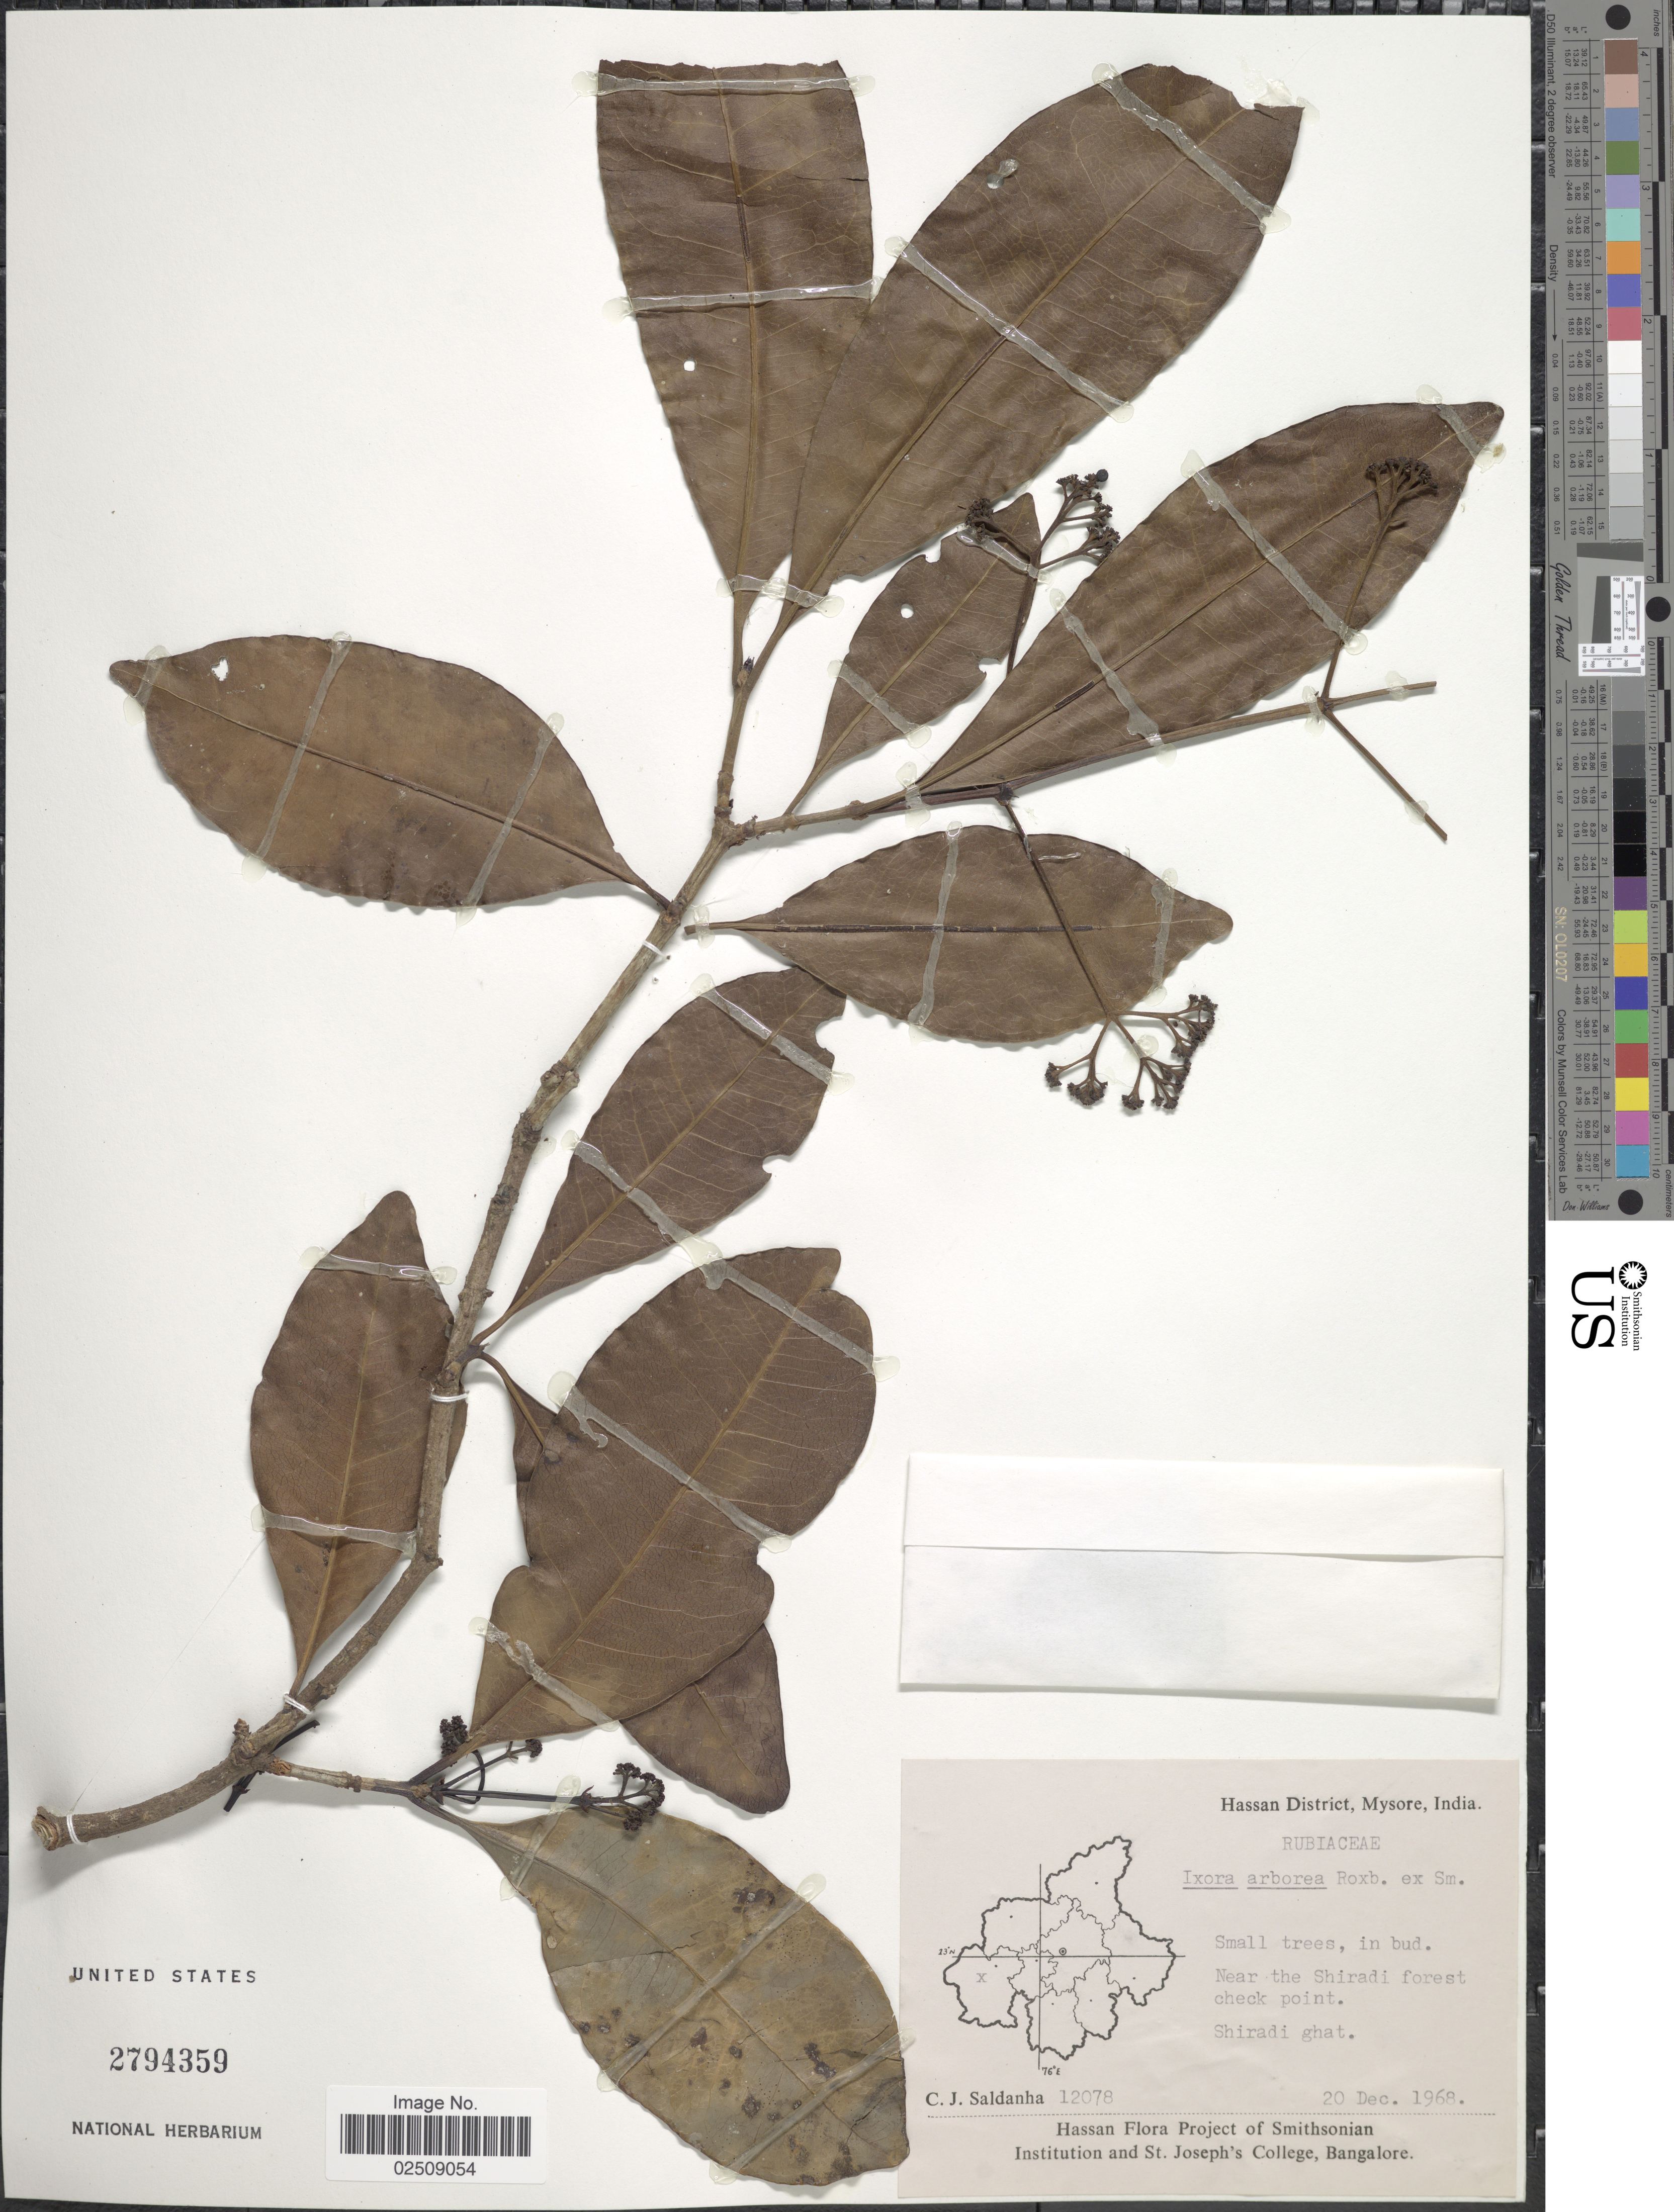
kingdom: Plantae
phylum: Tracheophyta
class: Magnoliopsida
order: Gentianales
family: Rubiaceae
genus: Ixora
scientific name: Ixora arborea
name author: Blanco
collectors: C. J. Saldanha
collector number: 12078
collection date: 1968-12-20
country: India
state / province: Karnataka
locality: Hassan District, Mysore. Near the Shiradi forest check point. Shiradi ghat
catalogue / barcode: US 2794359